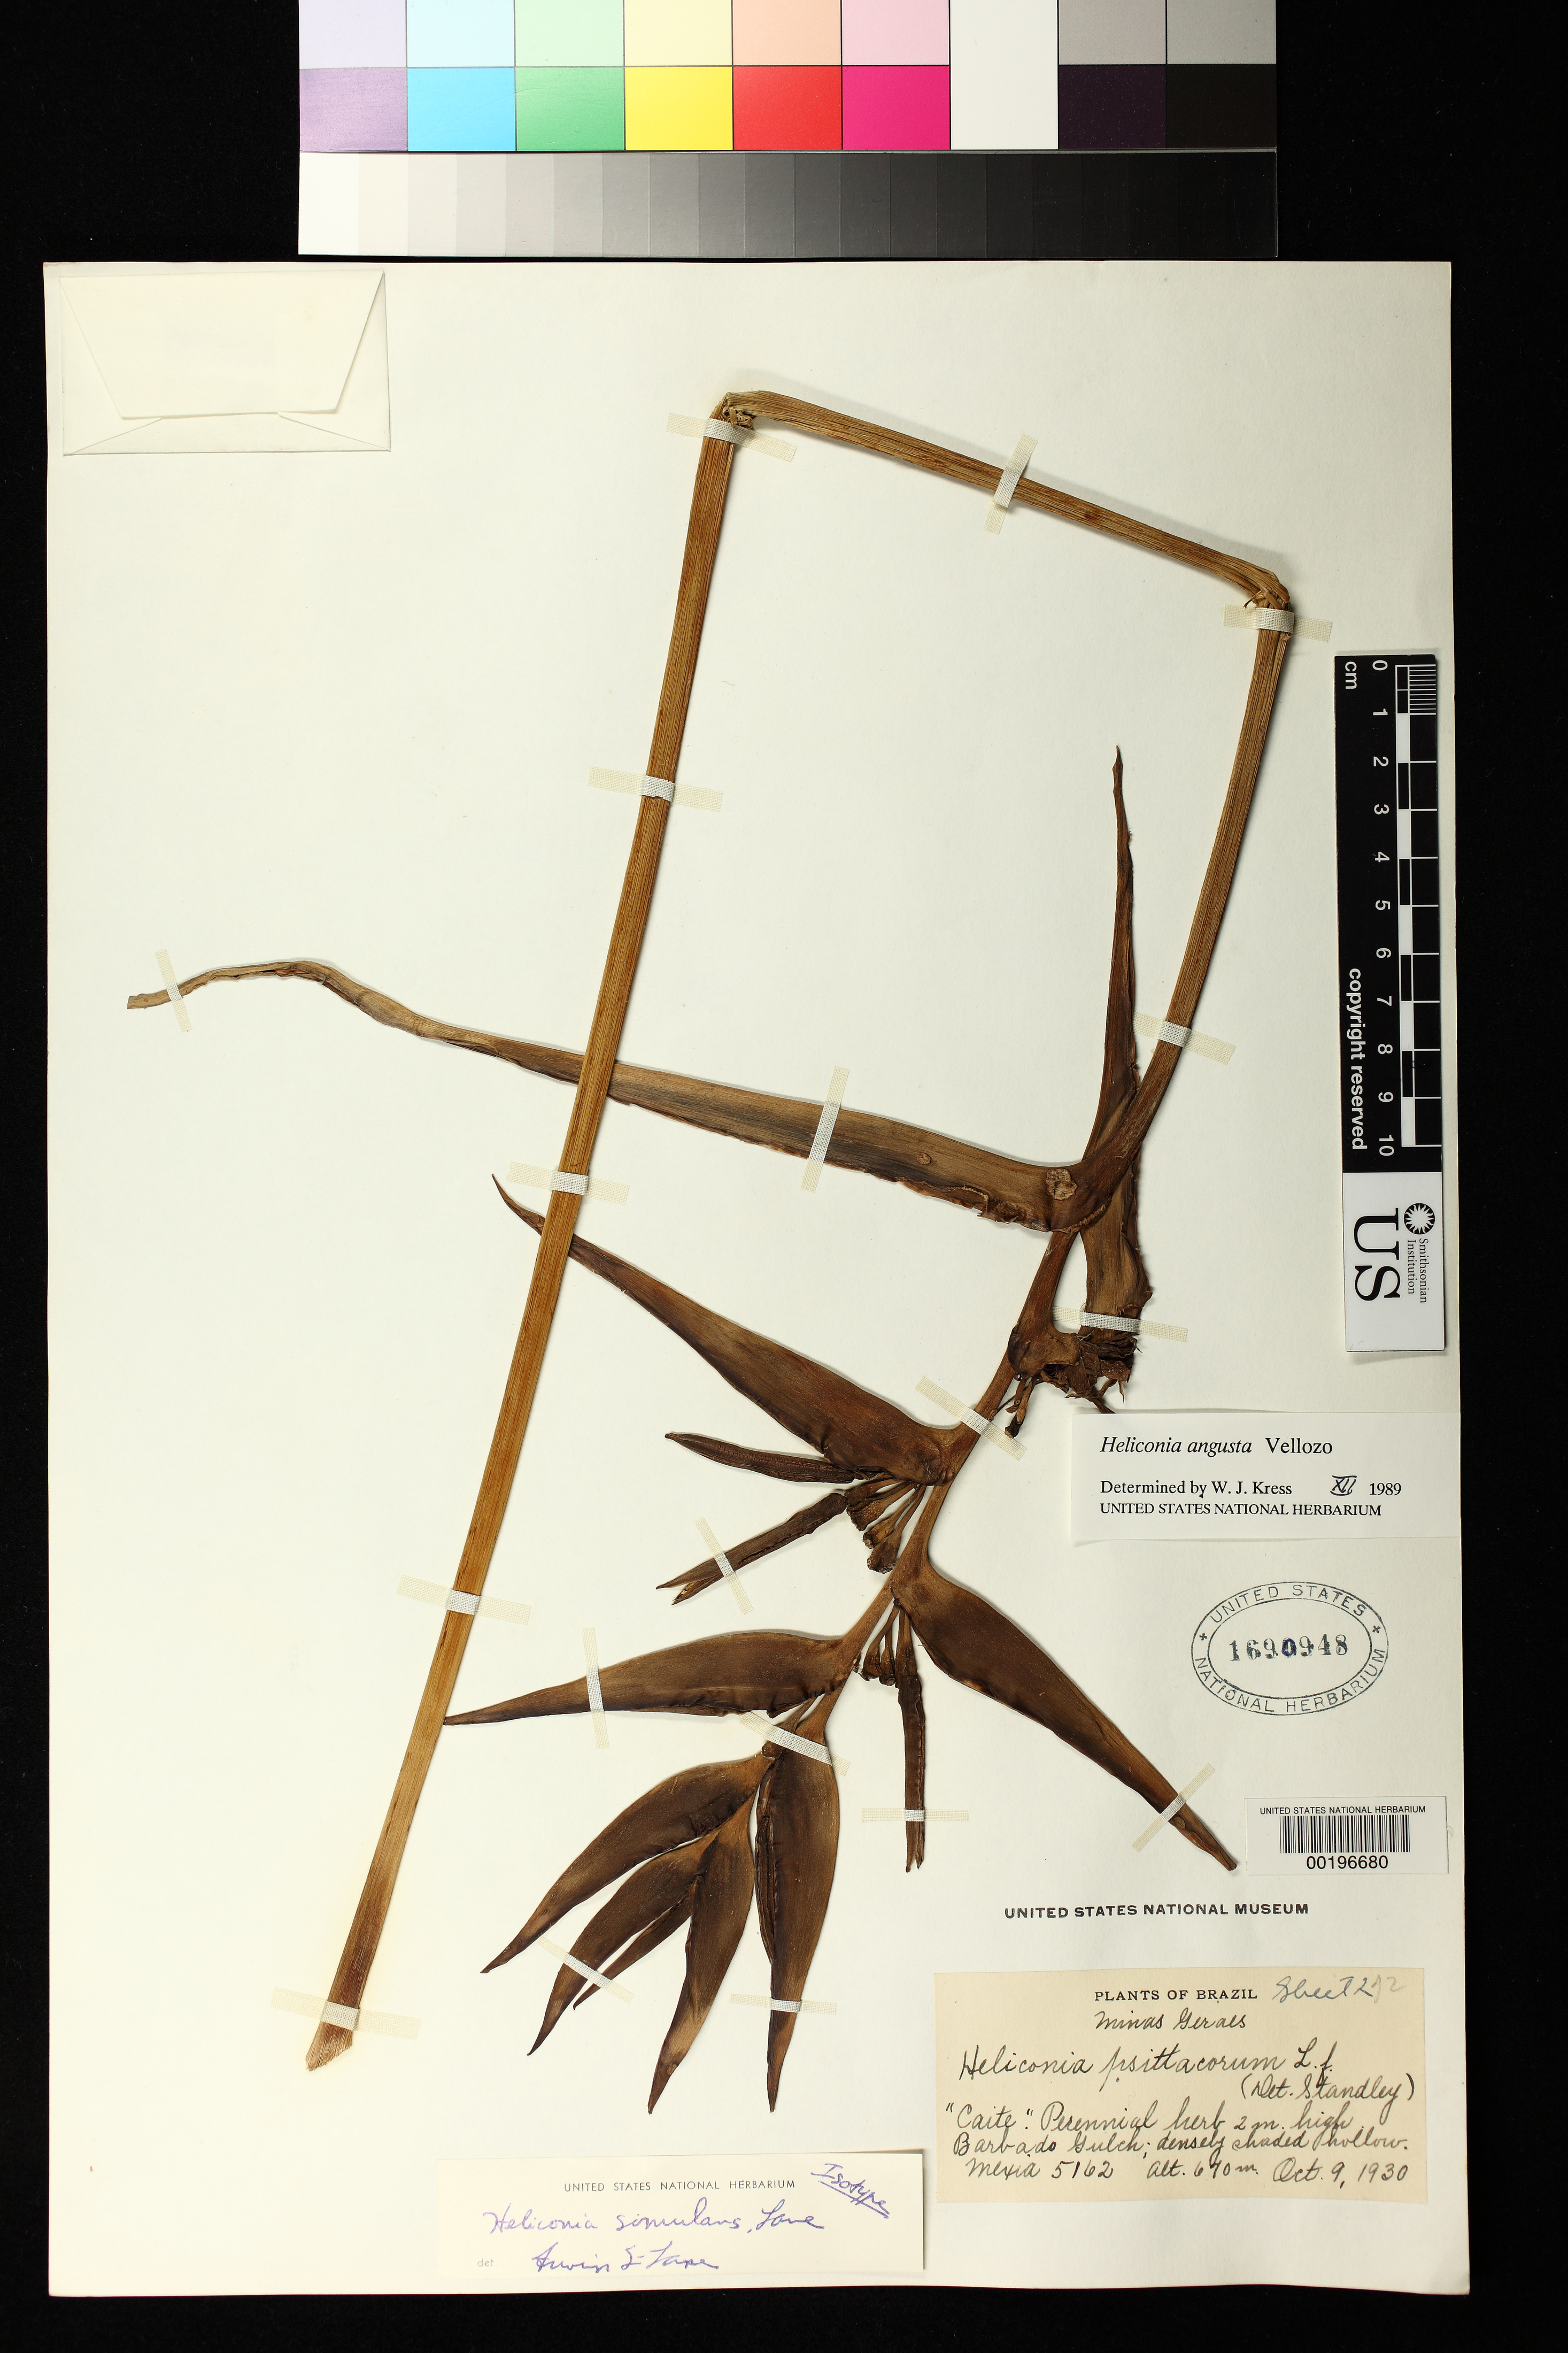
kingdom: Plantae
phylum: Tracheophyta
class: Liliopsida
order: Zingiberales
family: Heliconiaceae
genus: Heliconia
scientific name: Heliconia angusta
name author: Vell.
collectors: Y. Mexia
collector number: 5162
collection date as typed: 09 Oct 1930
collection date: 1930-10-09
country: Brazil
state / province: Minas Gerais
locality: Agricultural college lands; barbado gulch; in densely shaded hollow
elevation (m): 670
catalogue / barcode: US 1690948